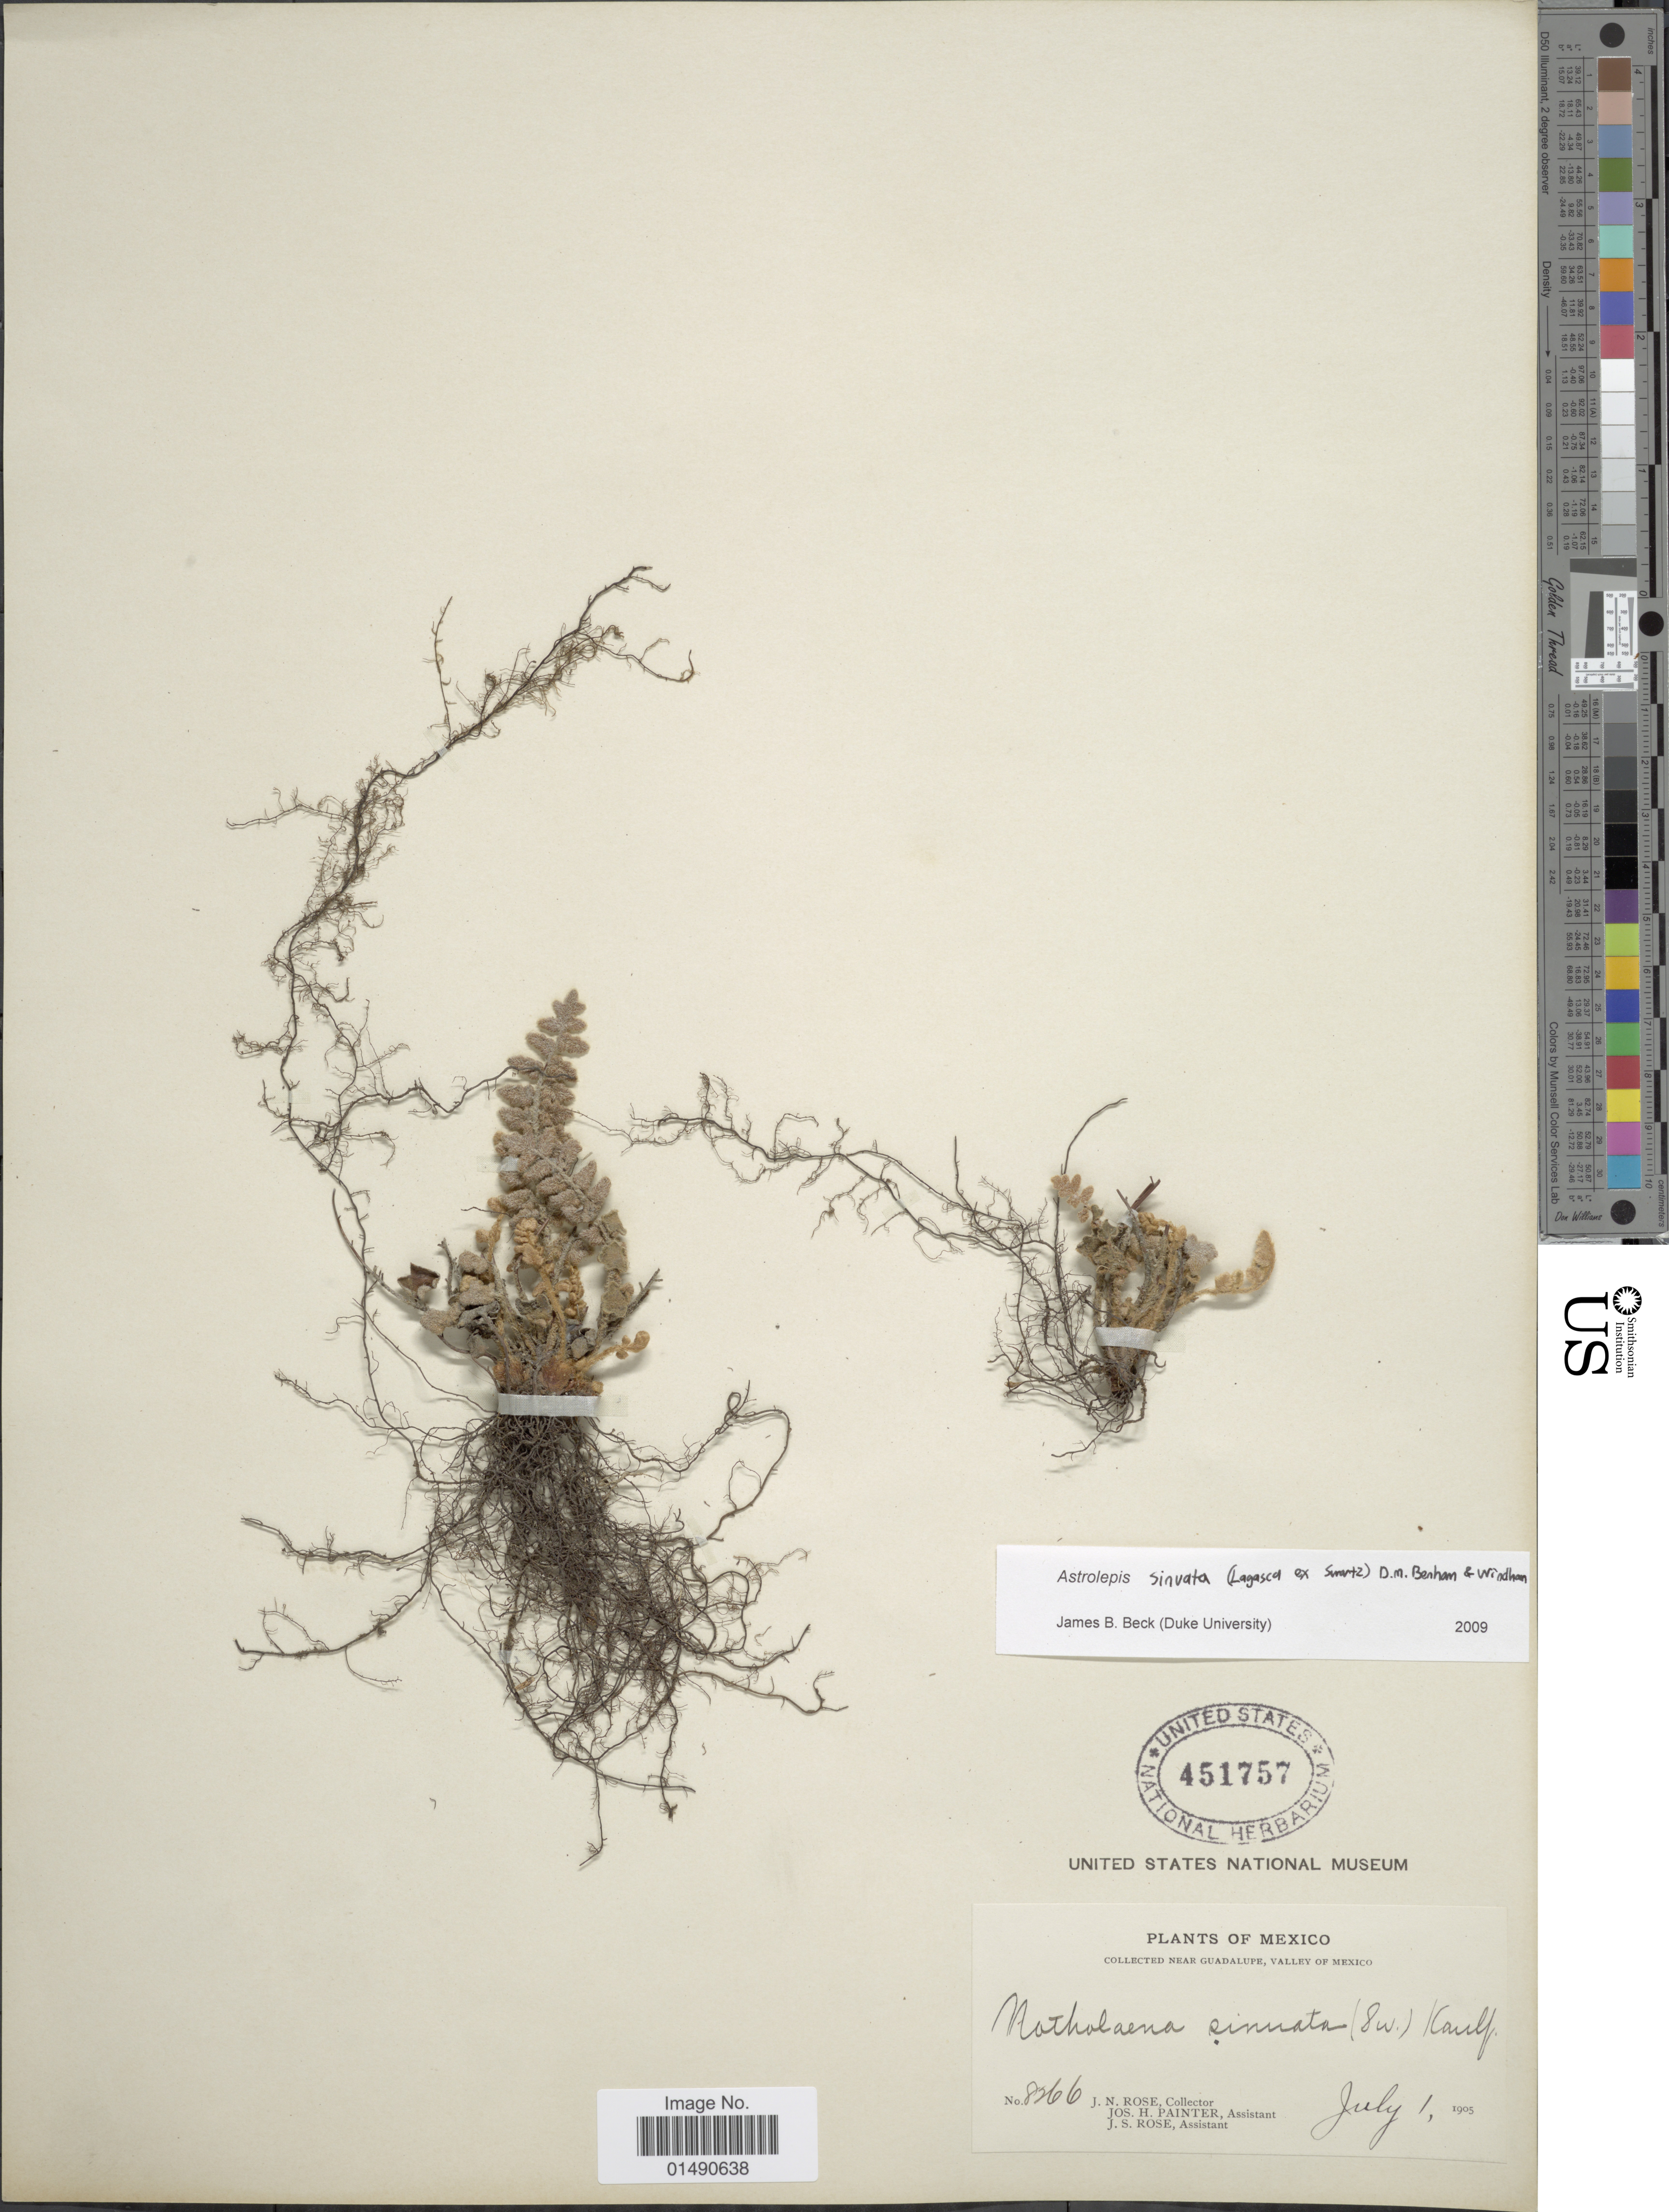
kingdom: Plantae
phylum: Tracheophyta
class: Polypodiopsida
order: Polypodiales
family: Pteridaceae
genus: Astrolepis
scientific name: Astrolepis sinuata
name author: (Lag. ex Sw.) D.M. Benham & Windham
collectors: J. N. Rose, J. H. Painter & J. S. Rose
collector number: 8266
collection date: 1905-07-01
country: Mexico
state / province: Baja California Norte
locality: Near Guadalupe, Valley of Mexico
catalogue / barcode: US 451757